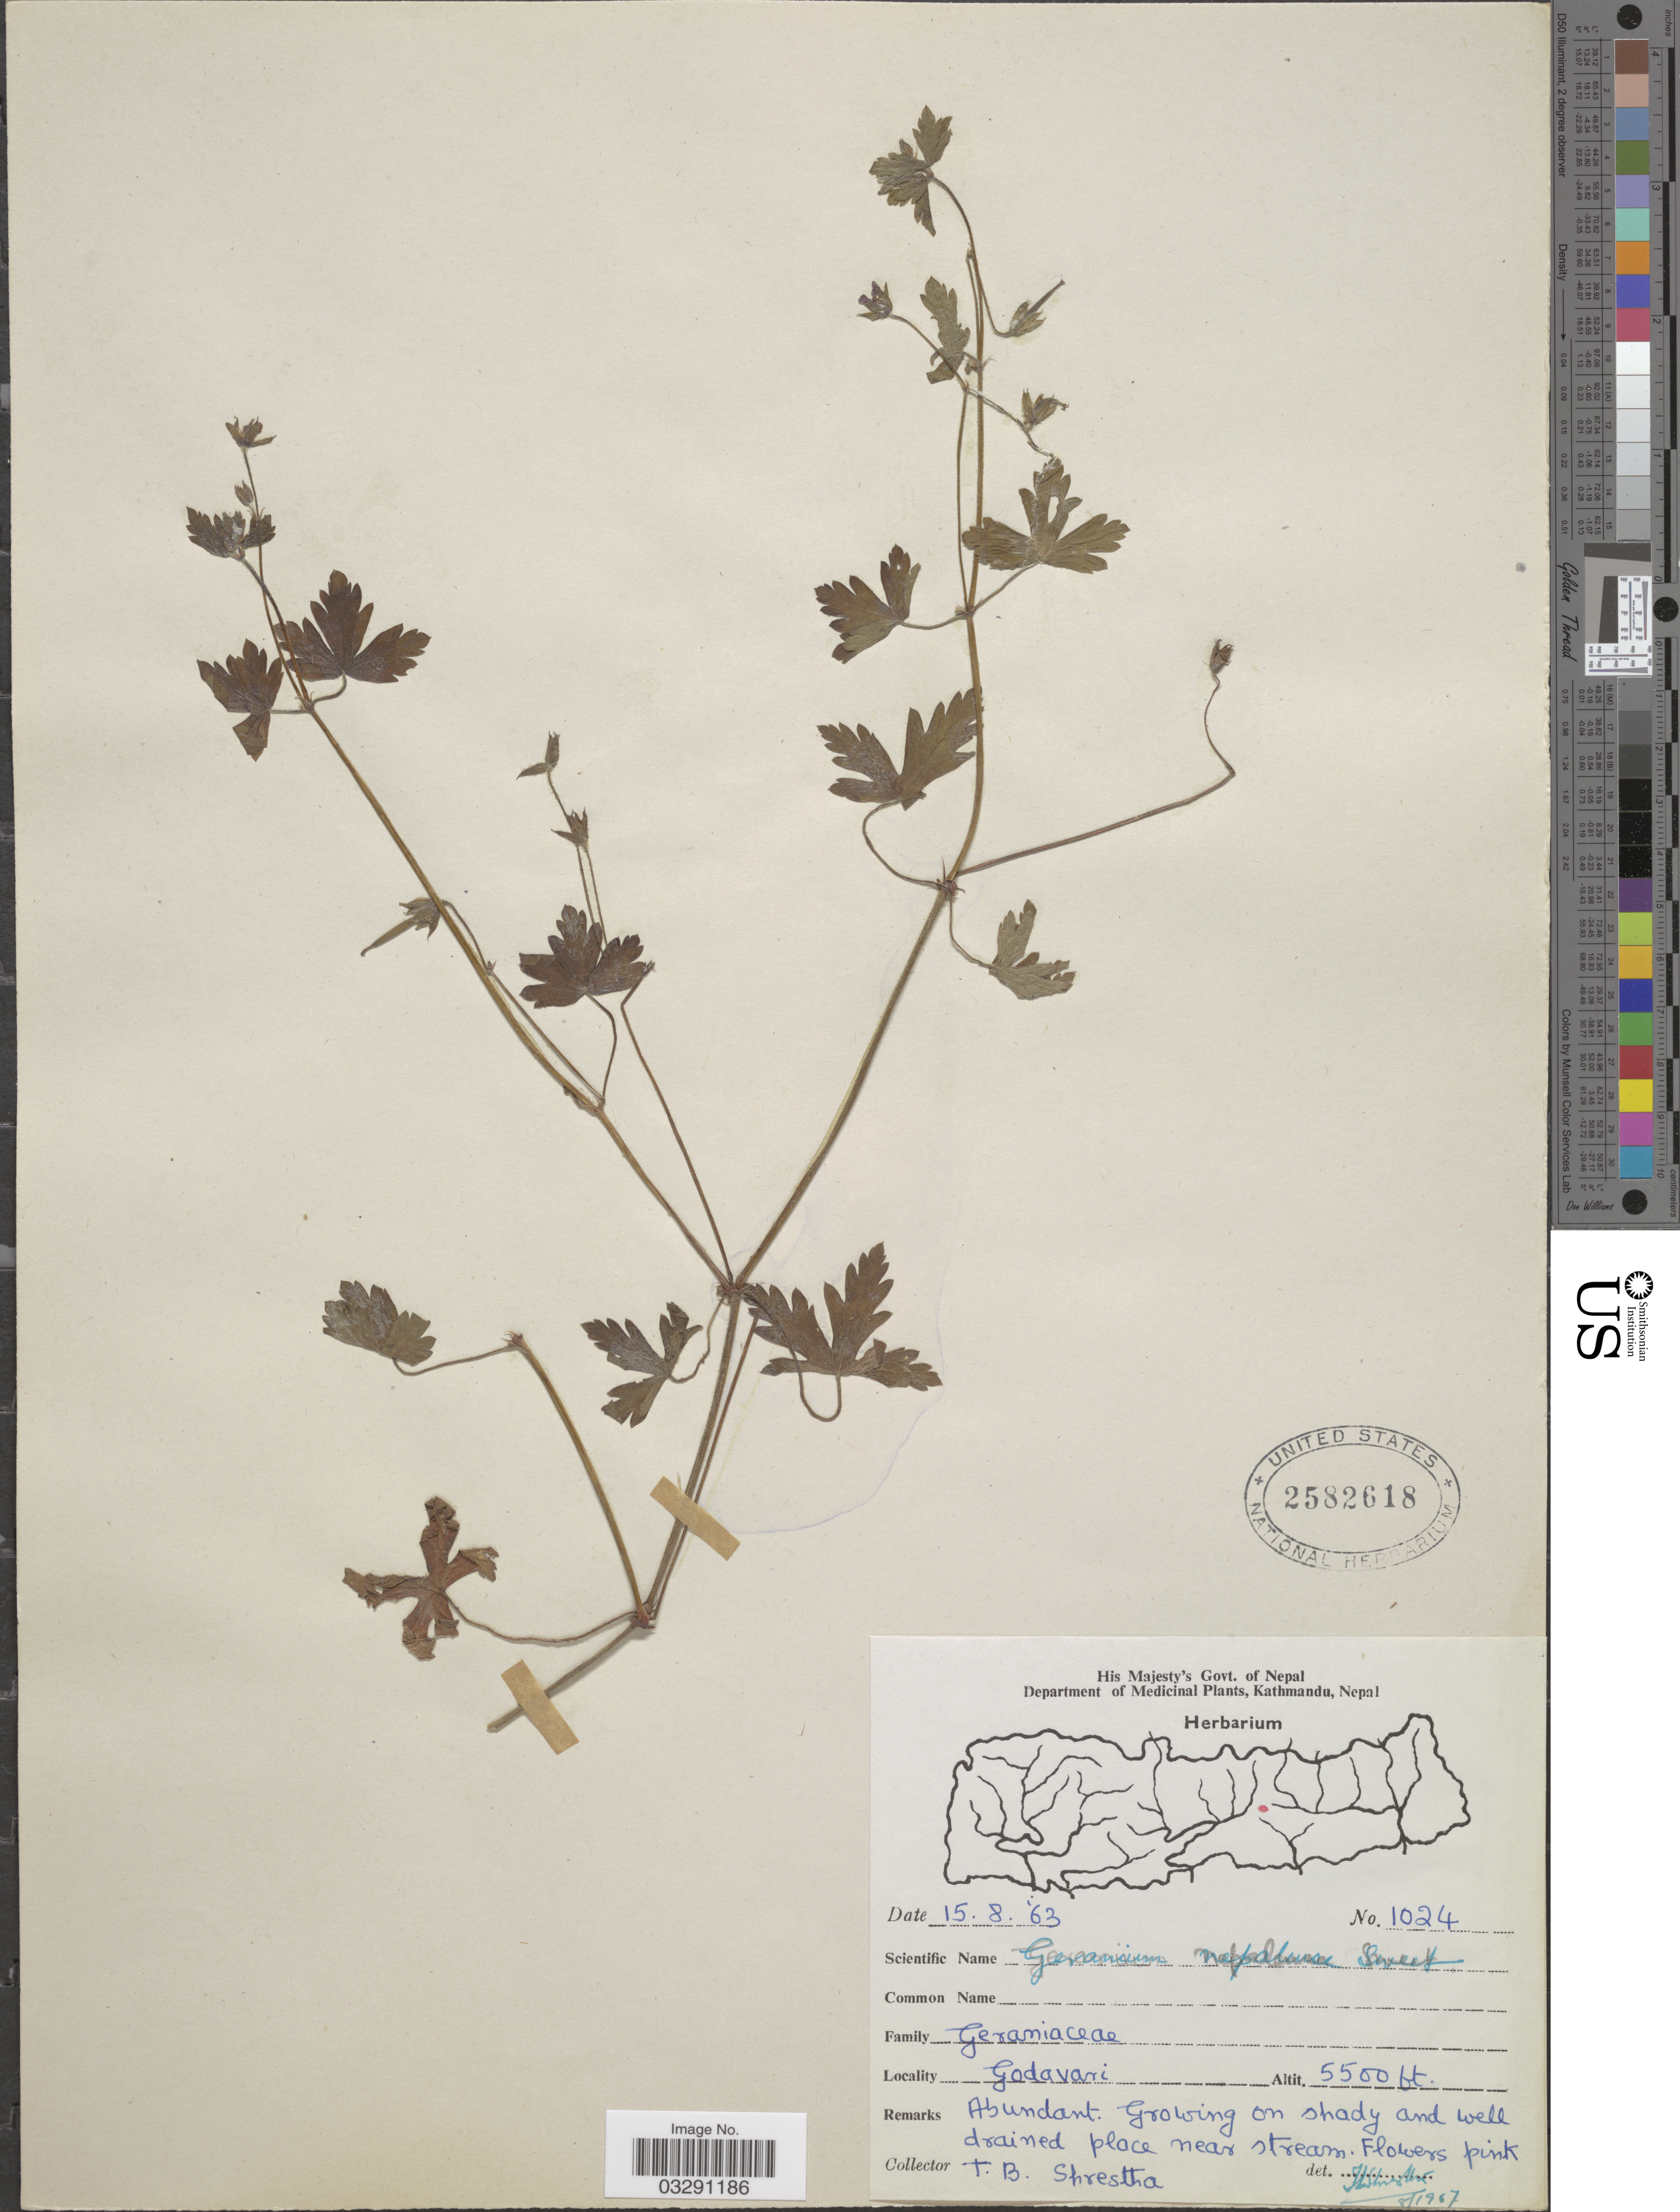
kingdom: Plantae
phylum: Tracheophyta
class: Magnoliopsida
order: Geraniales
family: Geraniaceae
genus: Geranium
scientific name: Geranium nepalense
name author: Sweet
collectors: T. B. Shrestha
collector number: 1024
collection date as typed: Transcribed d/m/y: 15/8/63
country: Nepal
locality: Godavari.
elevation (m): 1676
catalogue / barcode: US 2582618